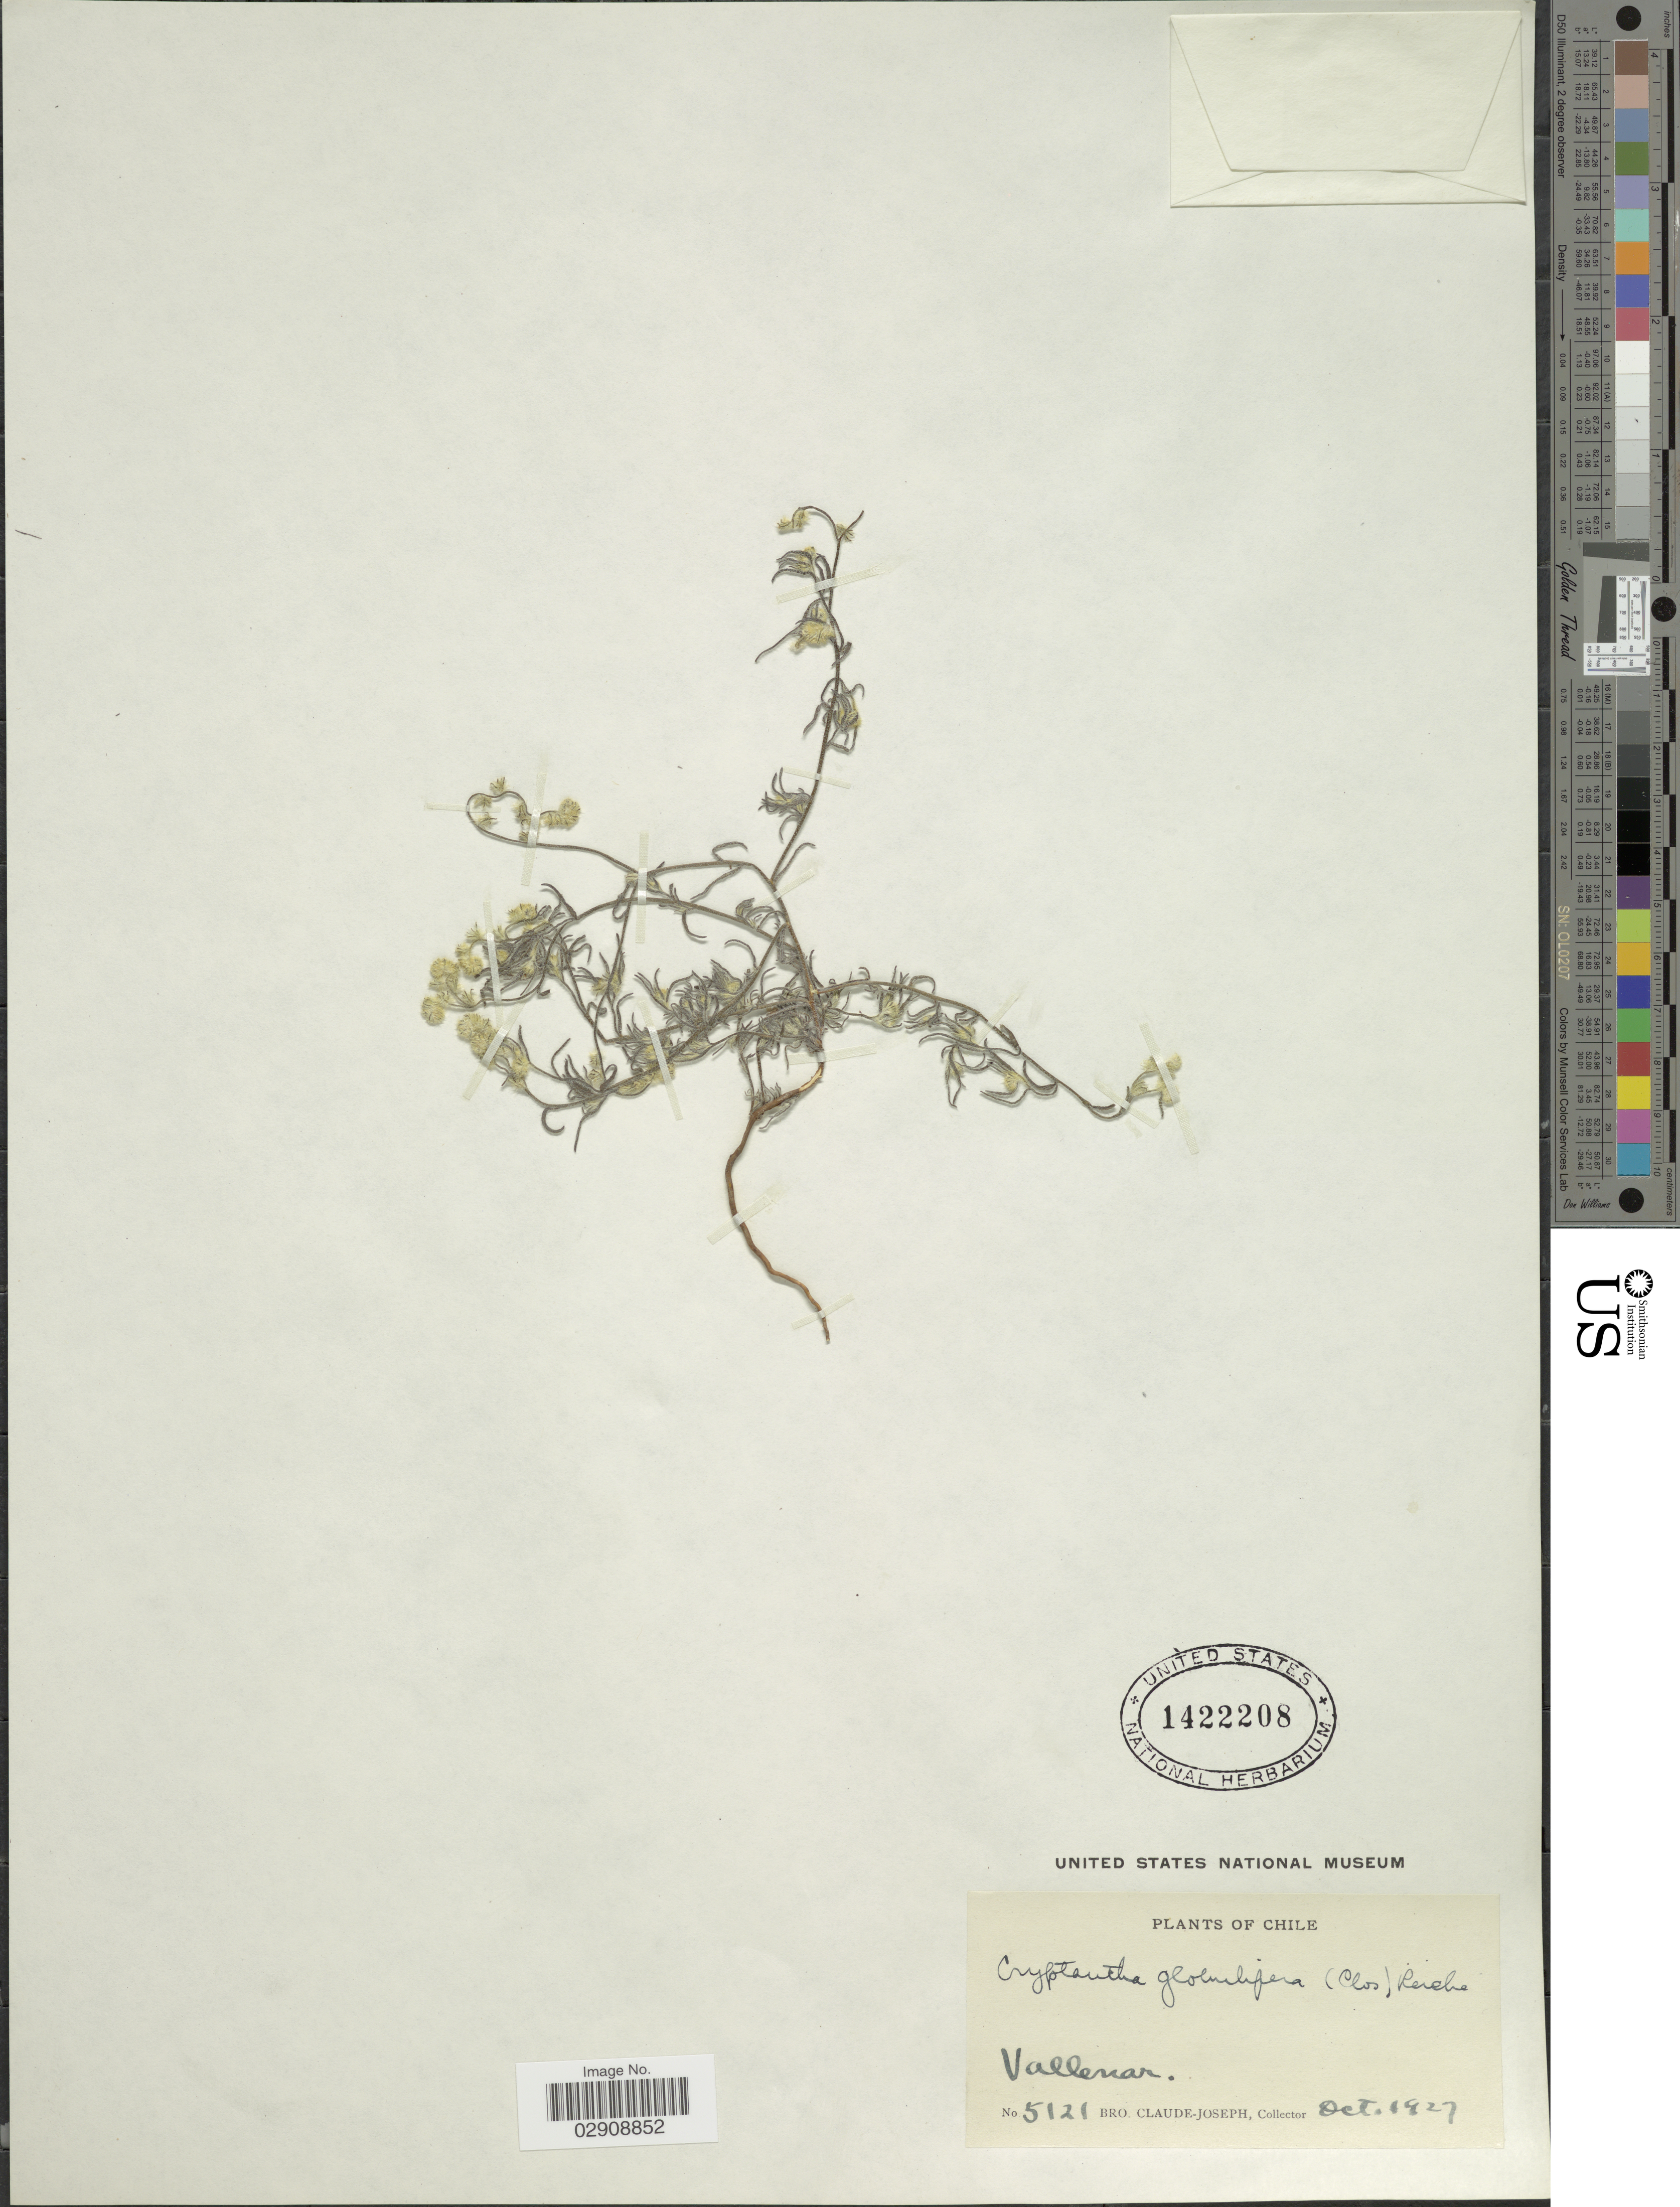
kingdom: Plantae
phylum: Tracheophyta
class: Magnoliopsida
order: Boraginales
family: Boraginaceae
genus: Cryptantha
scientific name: Cryptantha globulifera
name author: (Clos) Reiche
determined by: Moroni, Pablo, (SI), Instituto de Botanica Darwinion (ARGENTINA)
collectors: Bro. Claude-Joseph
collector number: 5121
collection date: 1927-10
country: Chile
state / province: Atacama (III)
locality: Vallenar. Chile.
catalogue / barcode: US 1422208